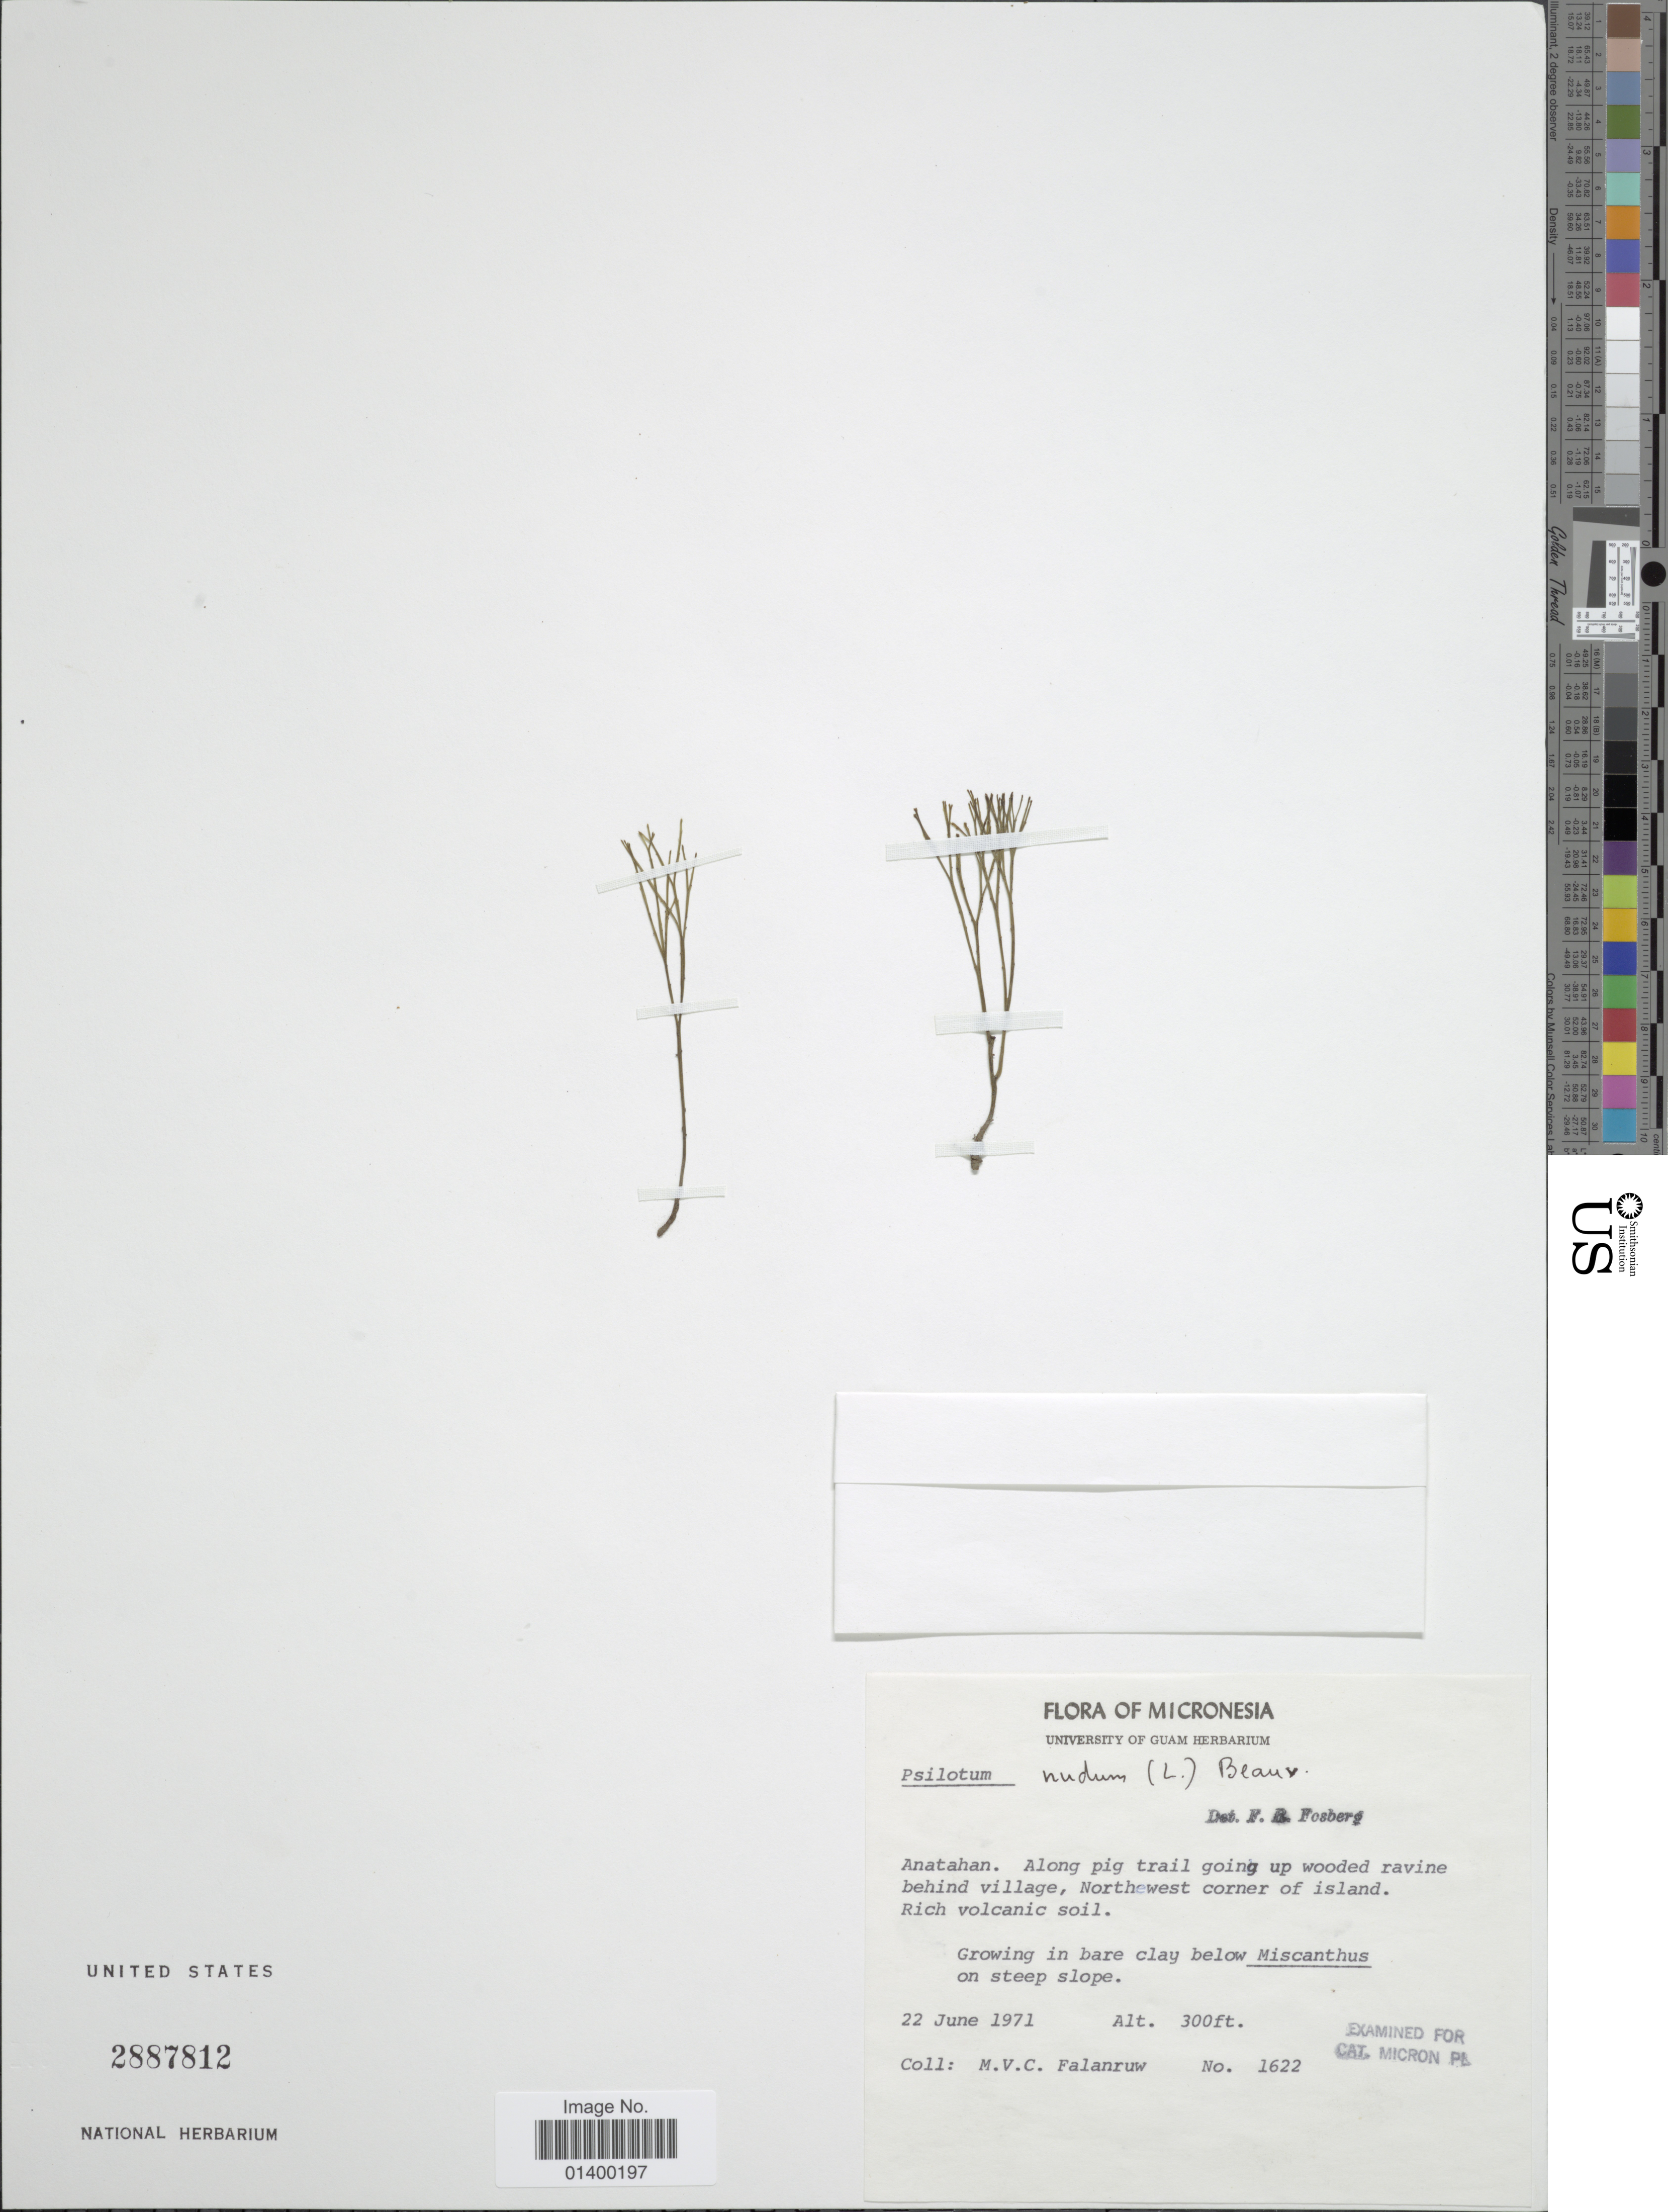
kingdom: Plantae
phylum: Tracheophyta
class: Polypodiopsida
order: Psilotales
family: Psilotaceae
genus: Psilotum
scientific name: Psilotum nudum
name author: (L.) P. Beauv.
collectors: M. V. Falanruw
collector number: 1622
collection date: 1971-06-22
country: Northern Mariana Islands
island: Anatahan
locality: Anatahan, along pig trail going up wooded ravine behind villag, Northwest corner of island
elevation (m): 91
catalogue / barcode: US 2887812